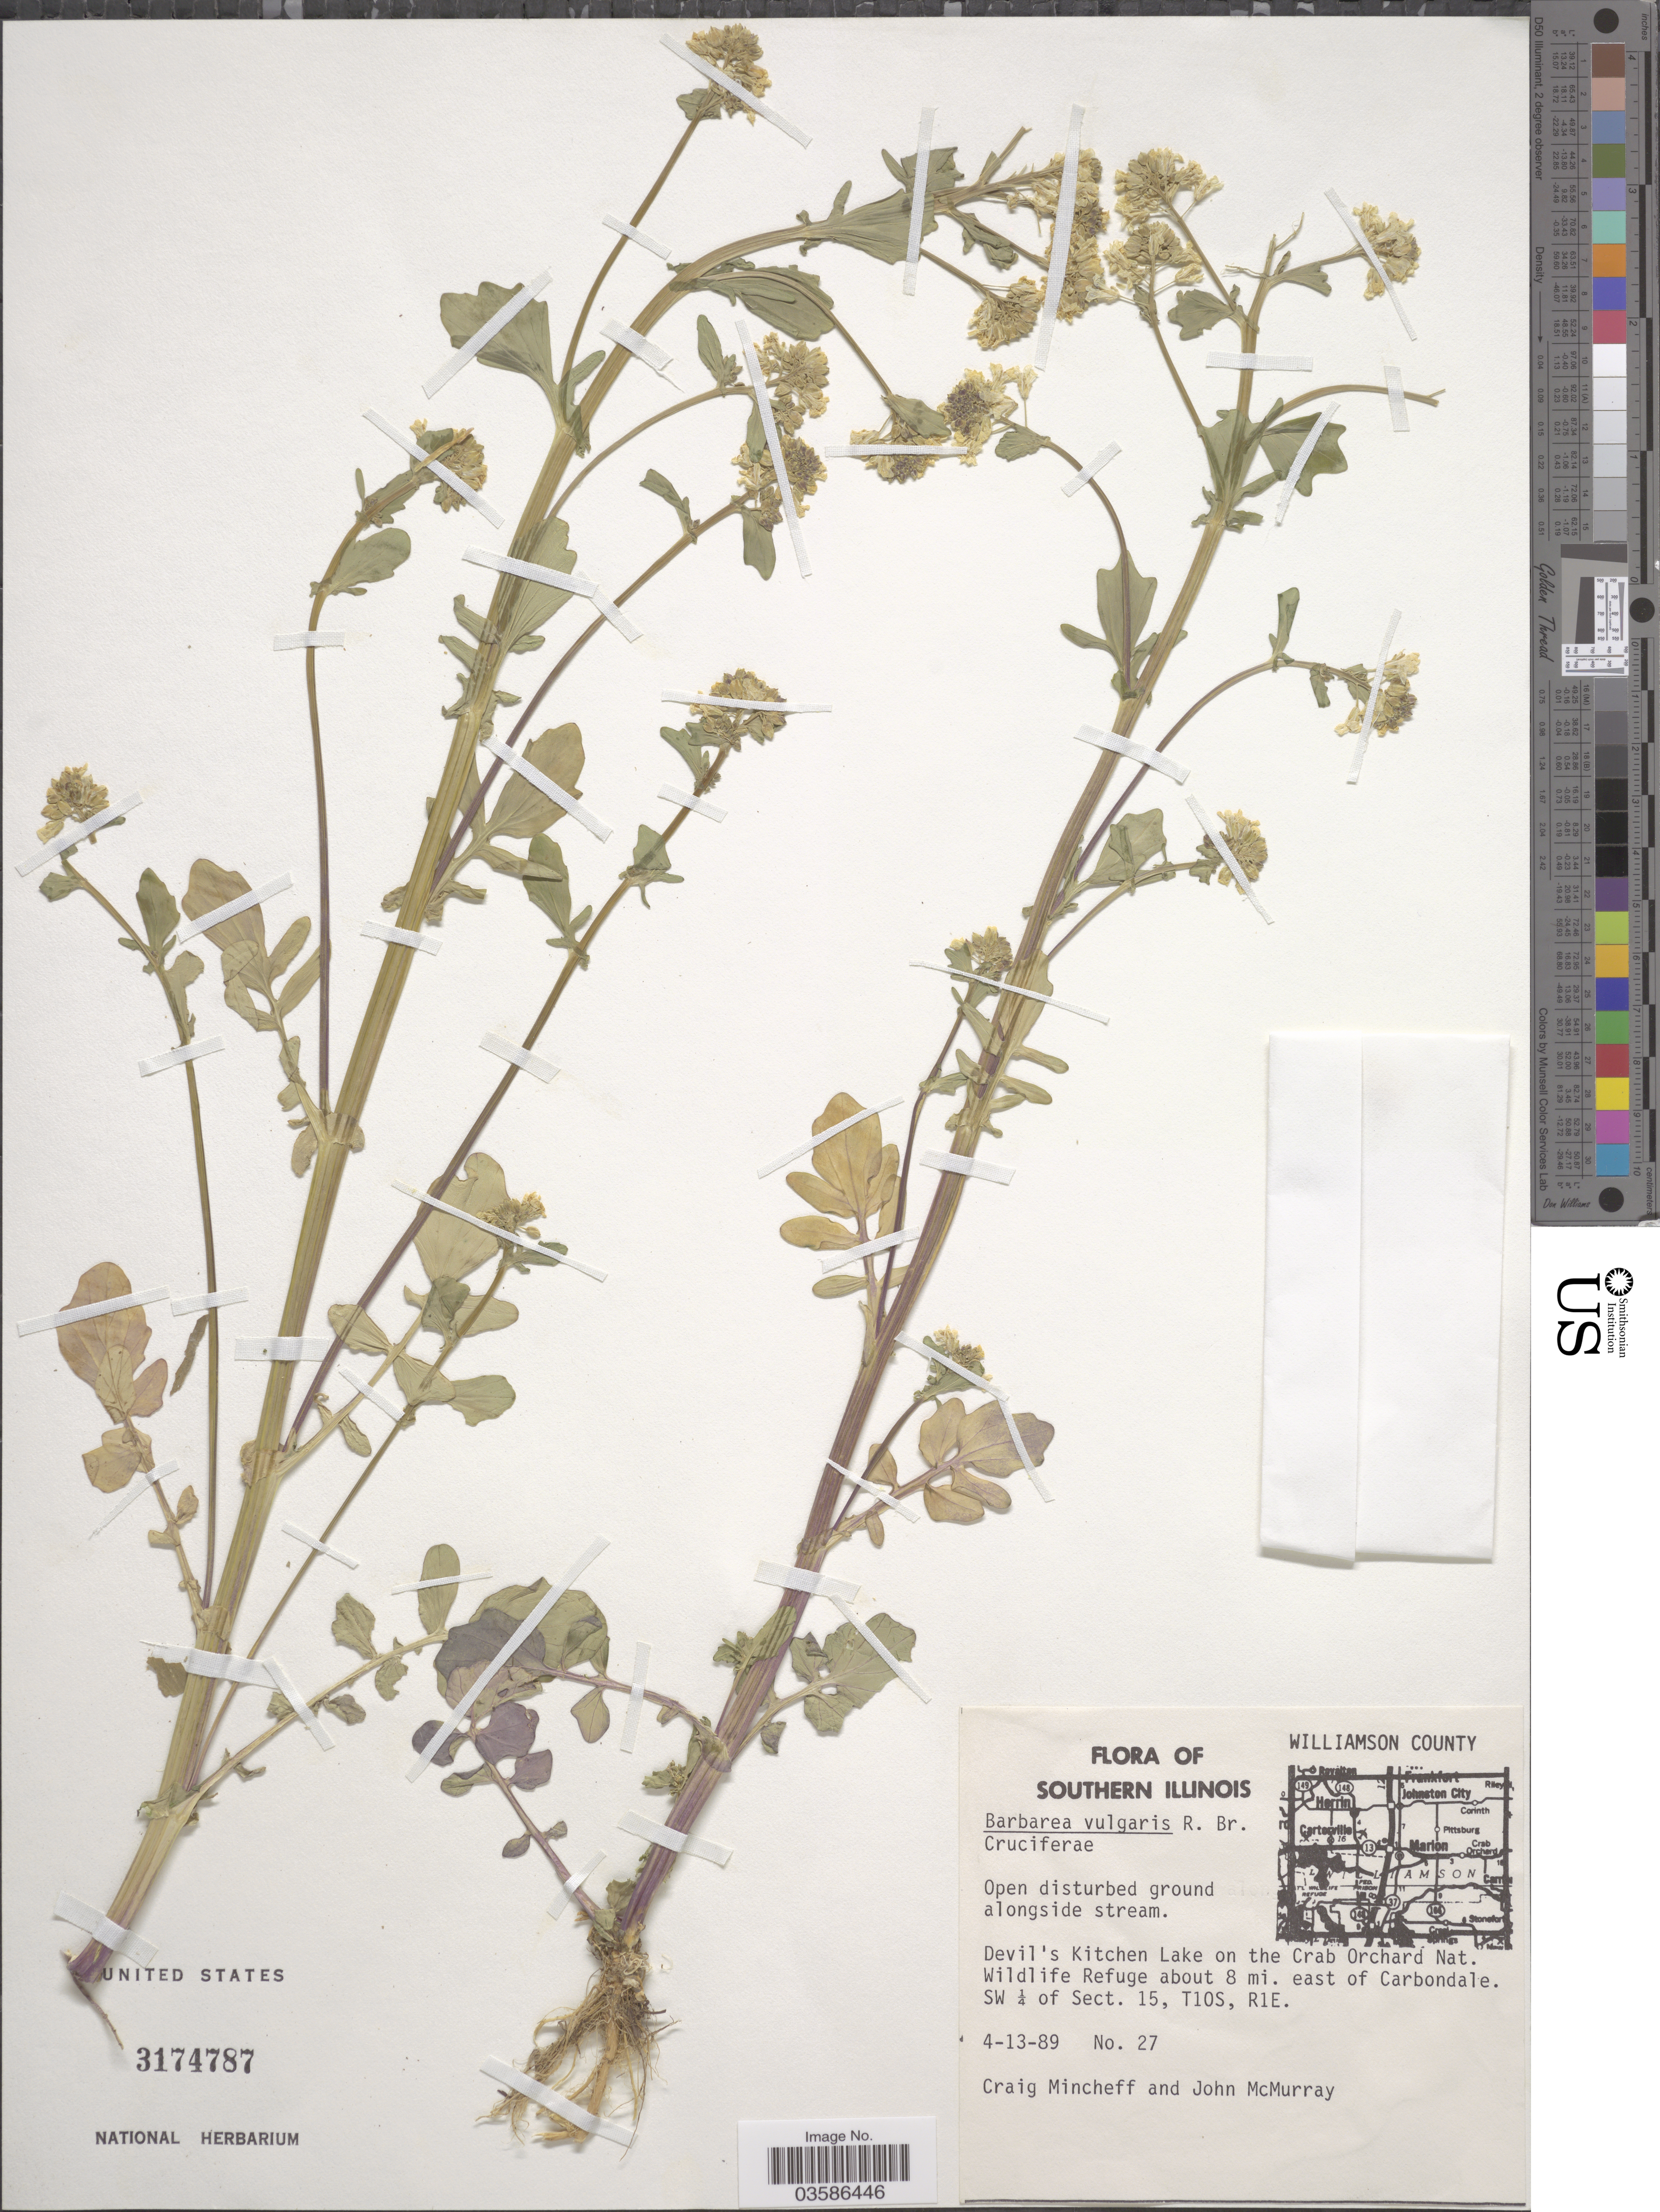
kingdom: Plantae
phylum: Tracheophyta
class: Magnoliopsida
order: Brassicales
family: Brassicaceae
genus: Barbarea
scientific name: Barbarea vulgaris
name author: W.T. Aiton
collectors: C. Mincheff & J. McMurray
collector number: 27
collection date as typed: Transcribed d/m/y: 13/4/89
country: United States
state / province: Illinois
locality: Southern Illinois. Williamson County. Devil's Kitchen Lake on the Crab Orchard Nat. Wildlife Refuge about 8 mi. east of Carbondale. SW ¼ of Sect. 15, T10S, R1E.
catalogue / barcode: US 3174787